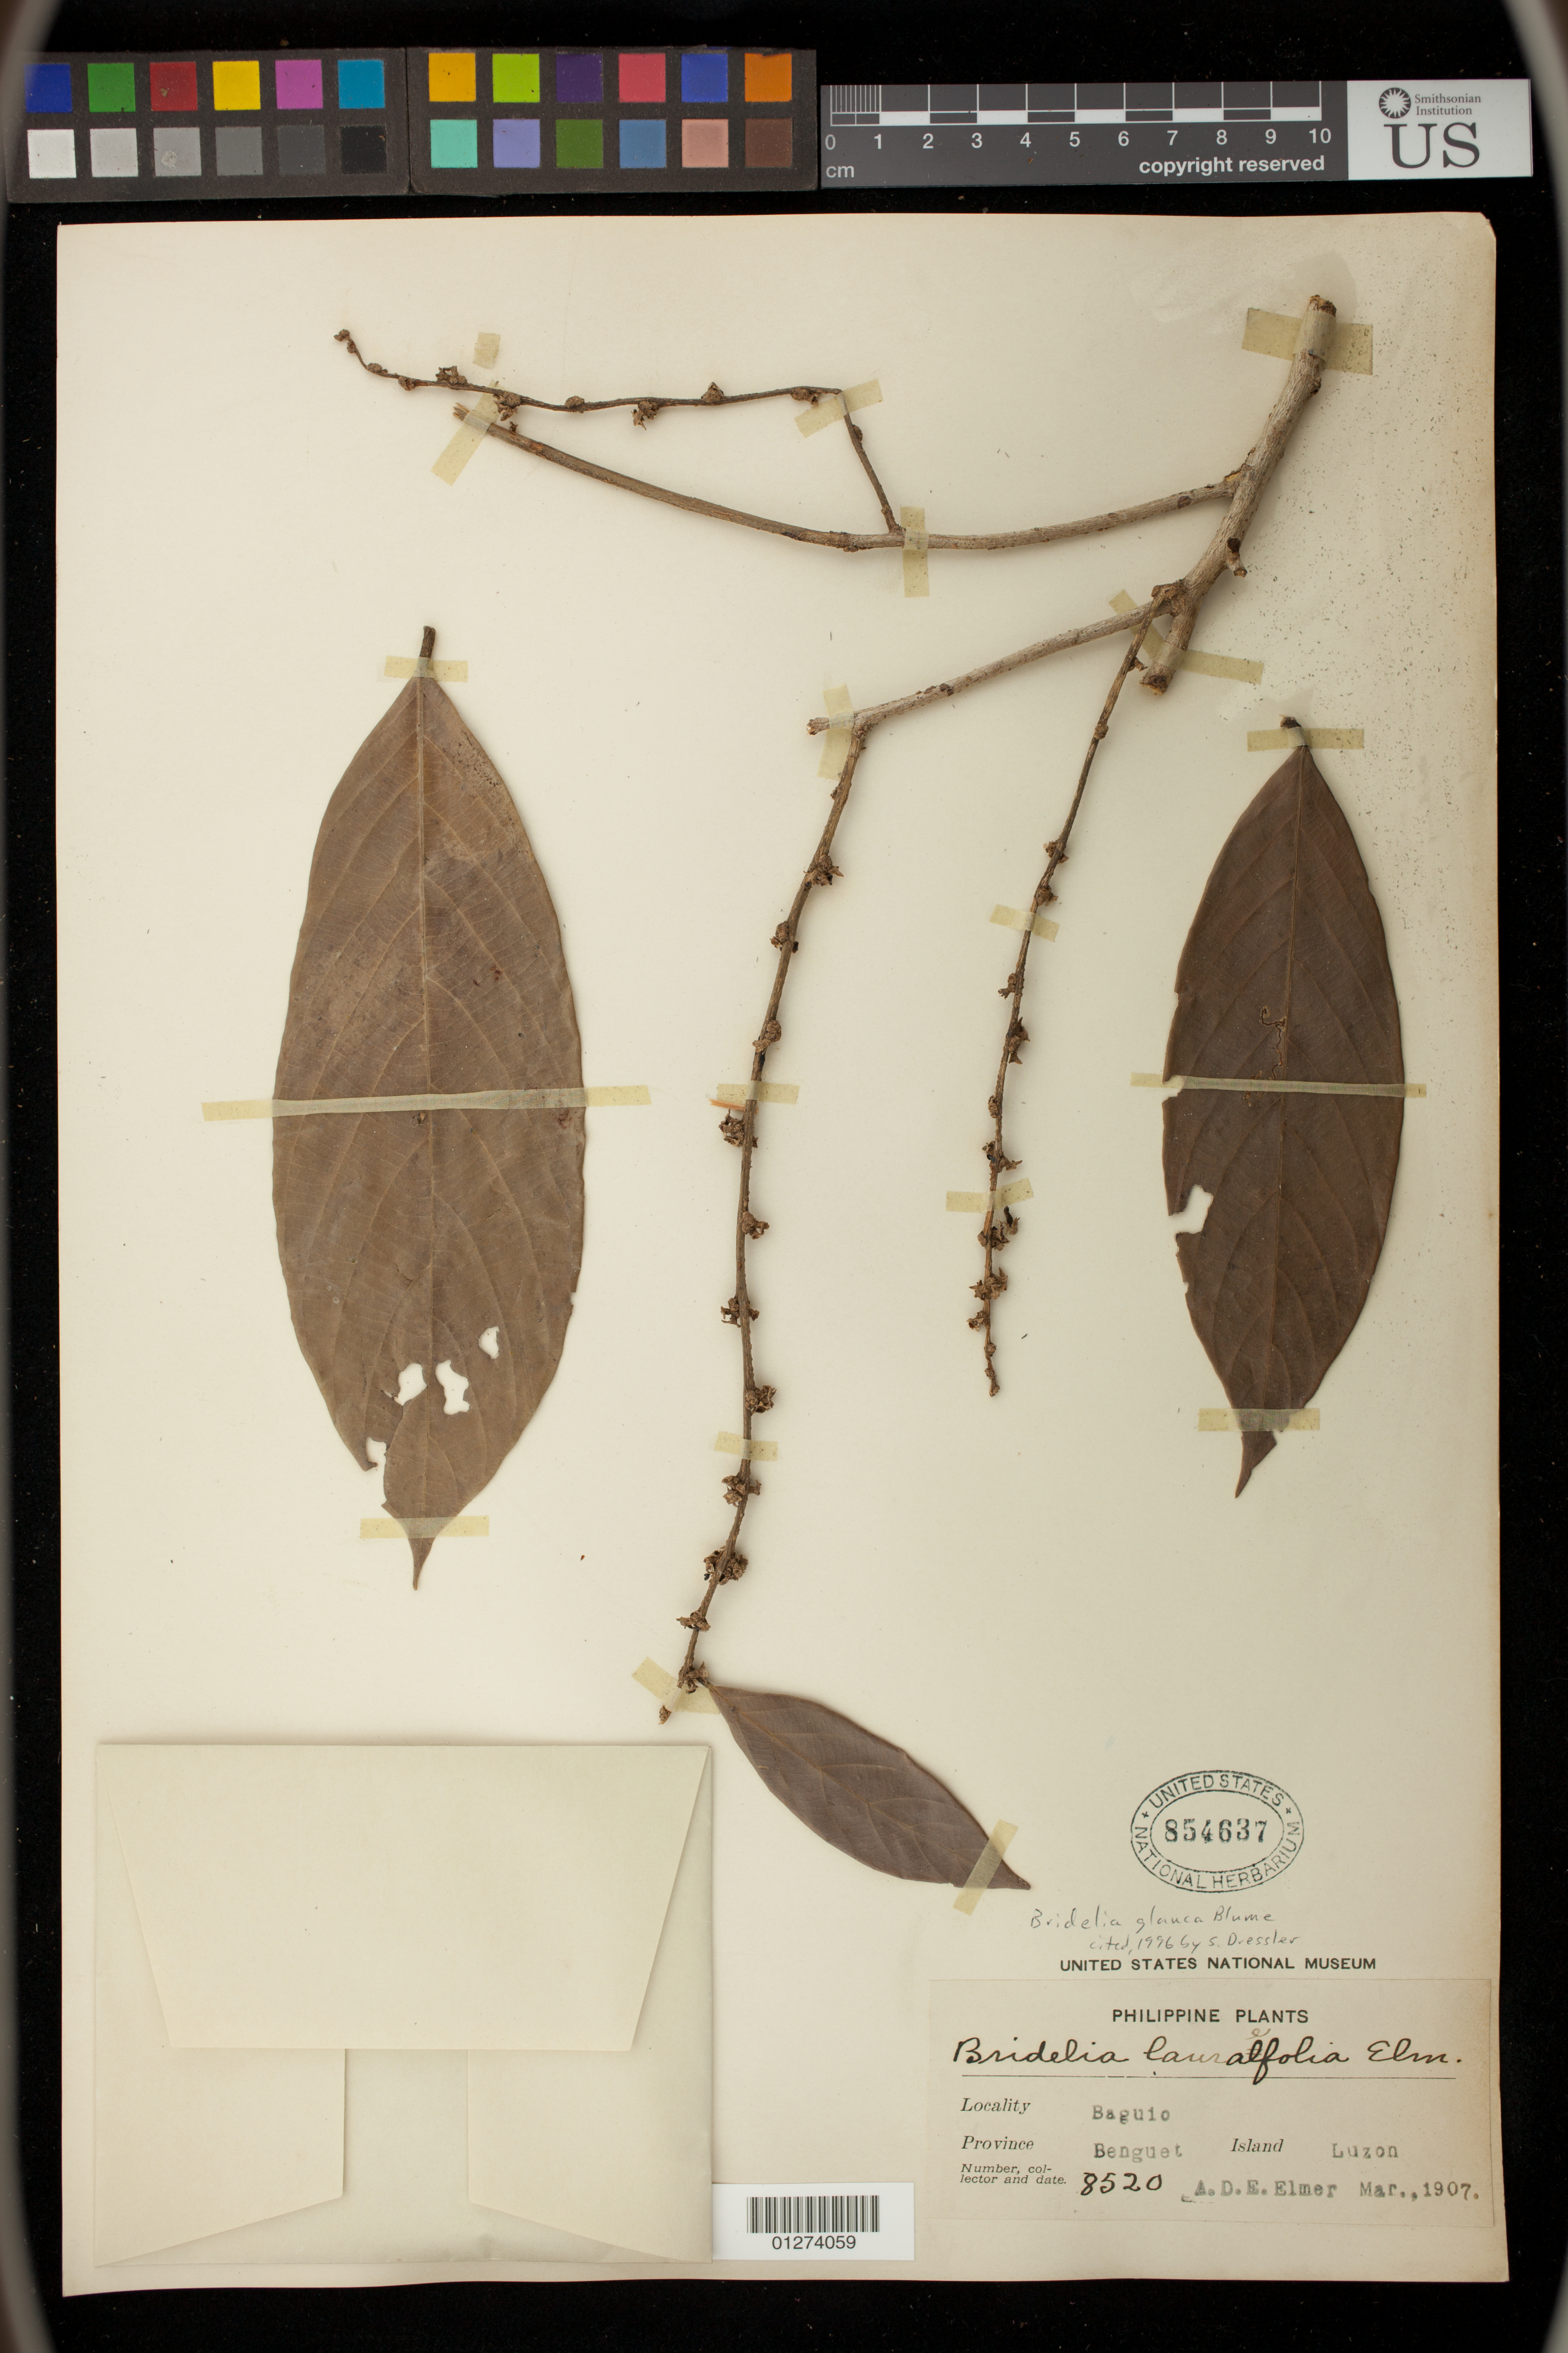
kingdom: Plantae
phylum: Tracheophyta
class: Magnoliopsida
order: Malpighiales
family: Phyllanthaceae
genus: Bridelia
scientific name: Bridelia glauca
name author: Blume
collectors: A. D. E. Elmer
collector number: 8520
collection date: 1907-03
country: Philippines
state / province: Cordillera (Administrative Region)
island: Luzon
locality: Baguio, Benguet, Luzon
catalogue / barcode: US 854637